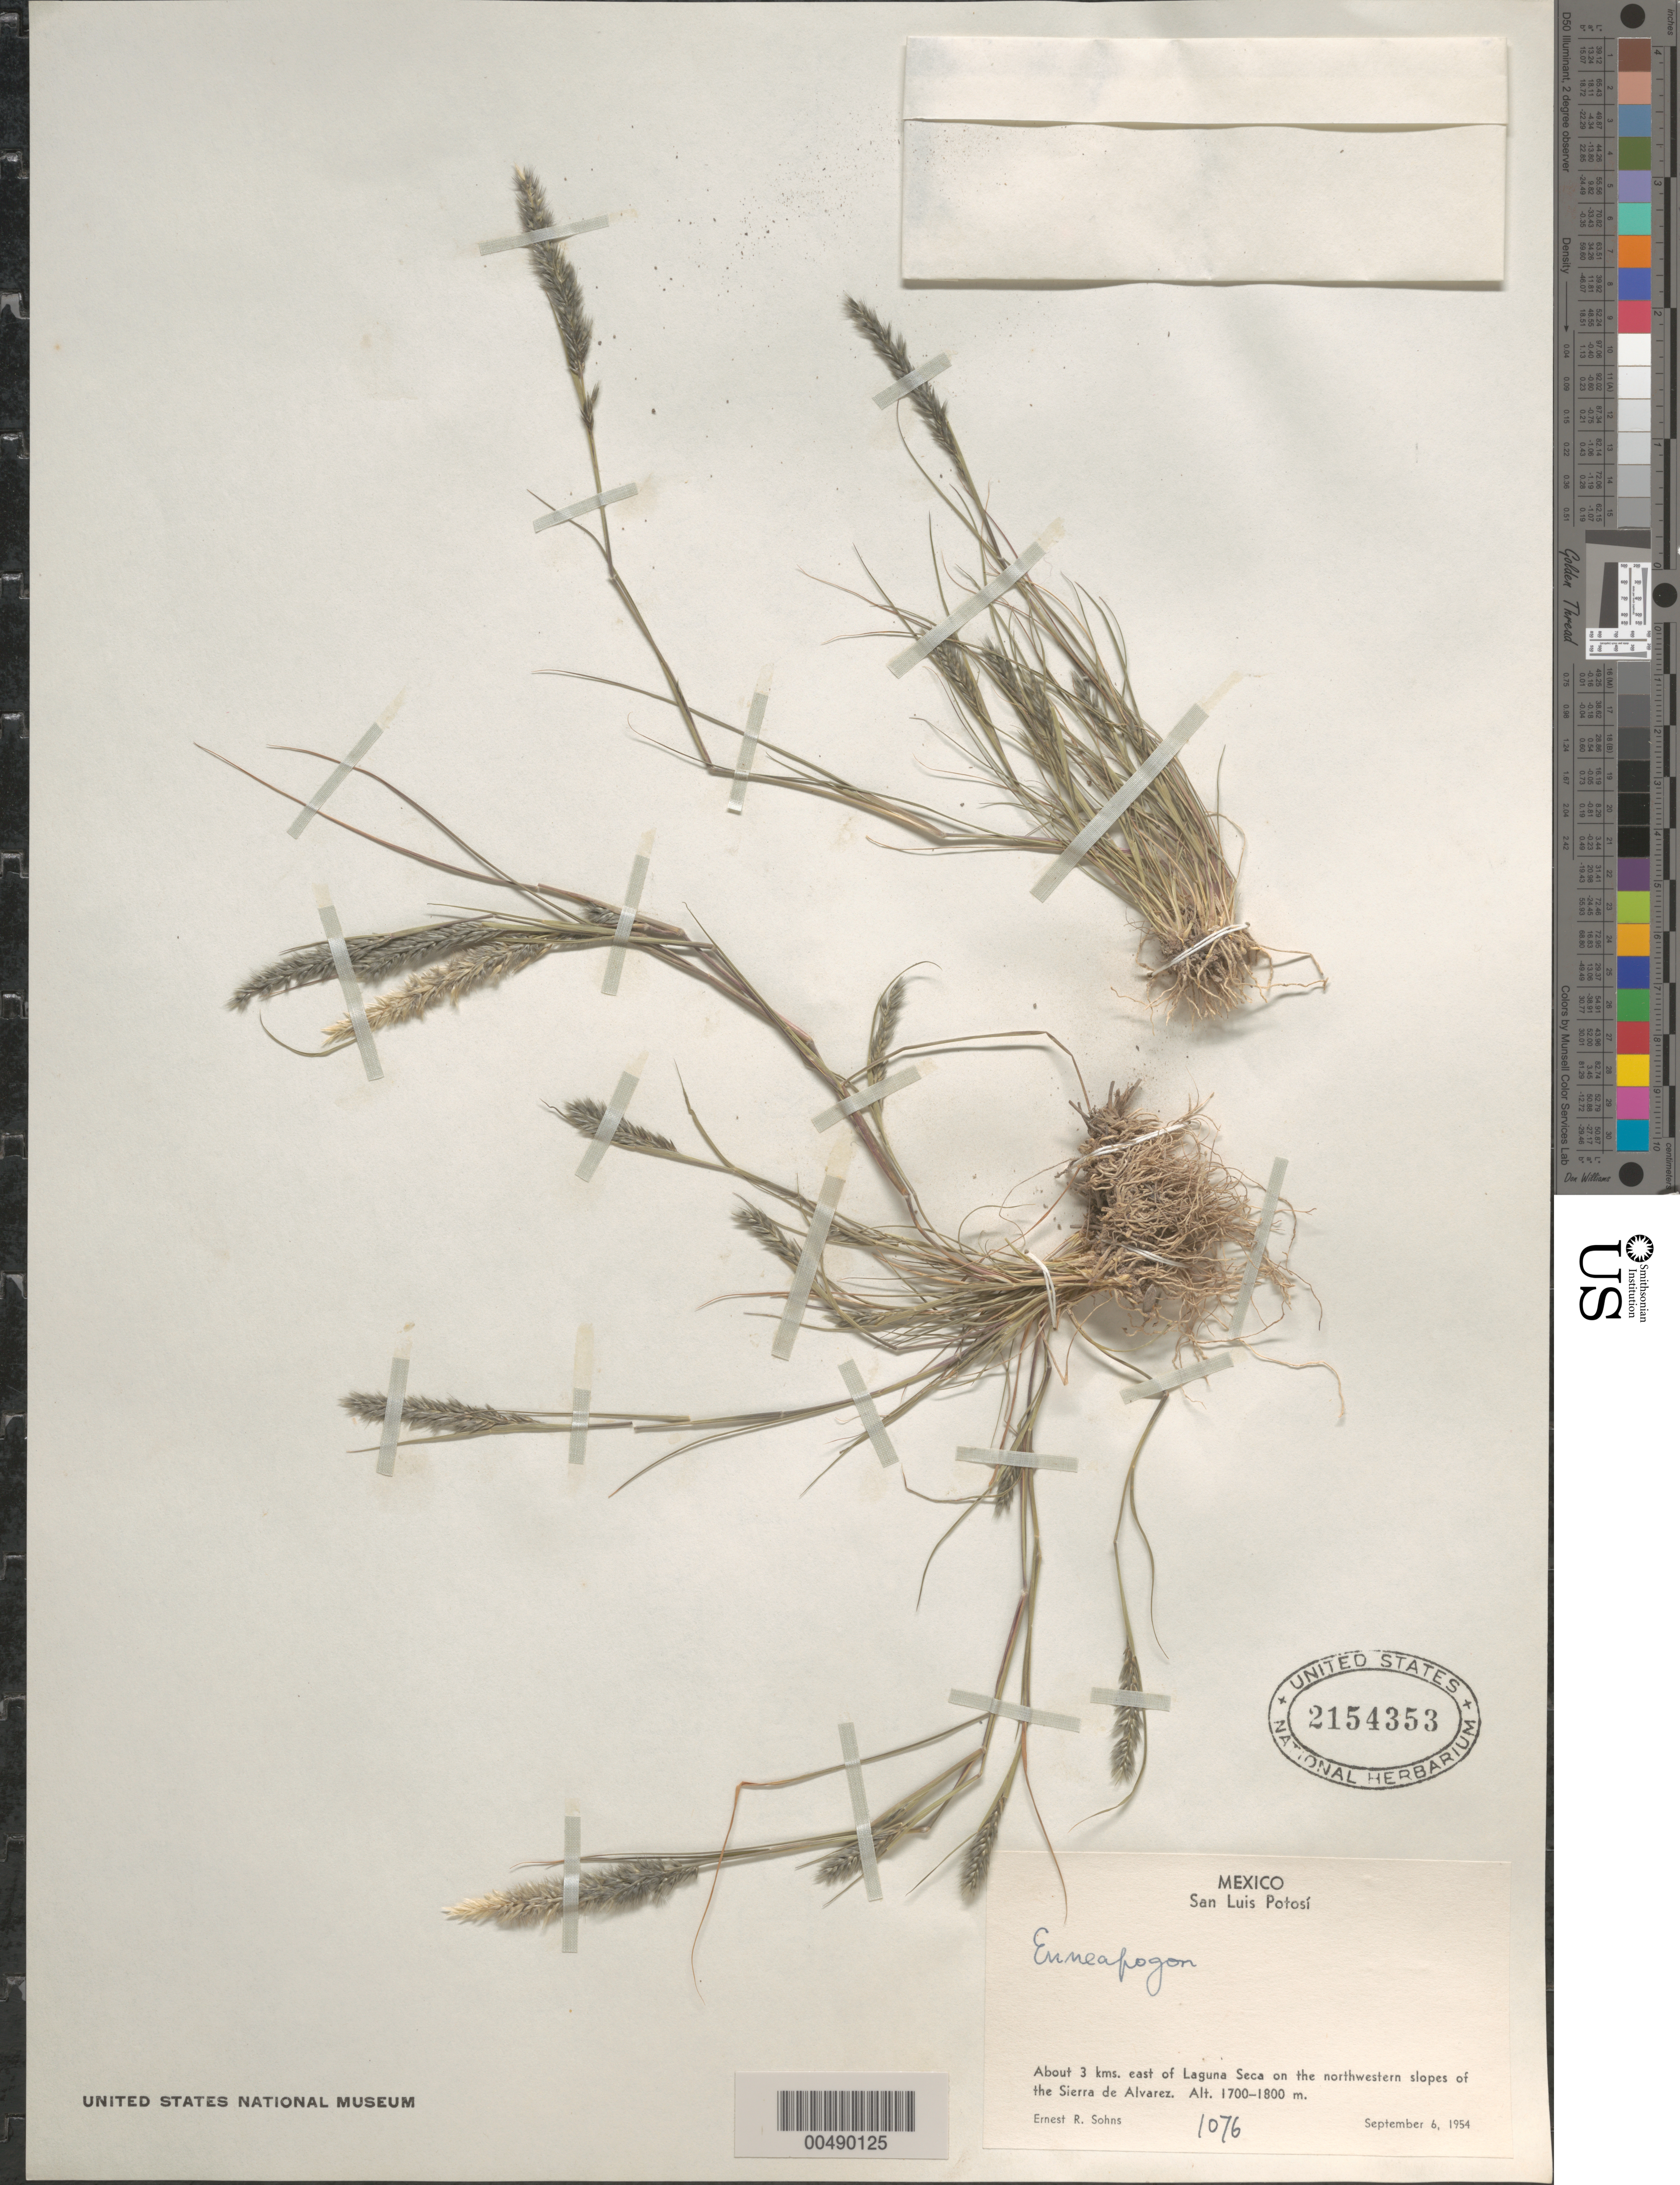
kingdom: Plantae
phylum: Tracheophyta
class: Liliopsida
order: Poales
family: Poaceae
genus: Enneapogon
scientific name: Enneapogon desvauxii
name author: P. Beauv.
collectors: E. R. Sohns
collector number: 1076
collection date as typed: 6 Sep 1954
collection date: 1954-09-06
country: Mexico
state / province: San Luis Potosi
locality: About 3 km E of Laguna Seca on the NW slopes of the Sierra de Alvarez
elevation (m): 1700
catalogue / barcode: US 2154353